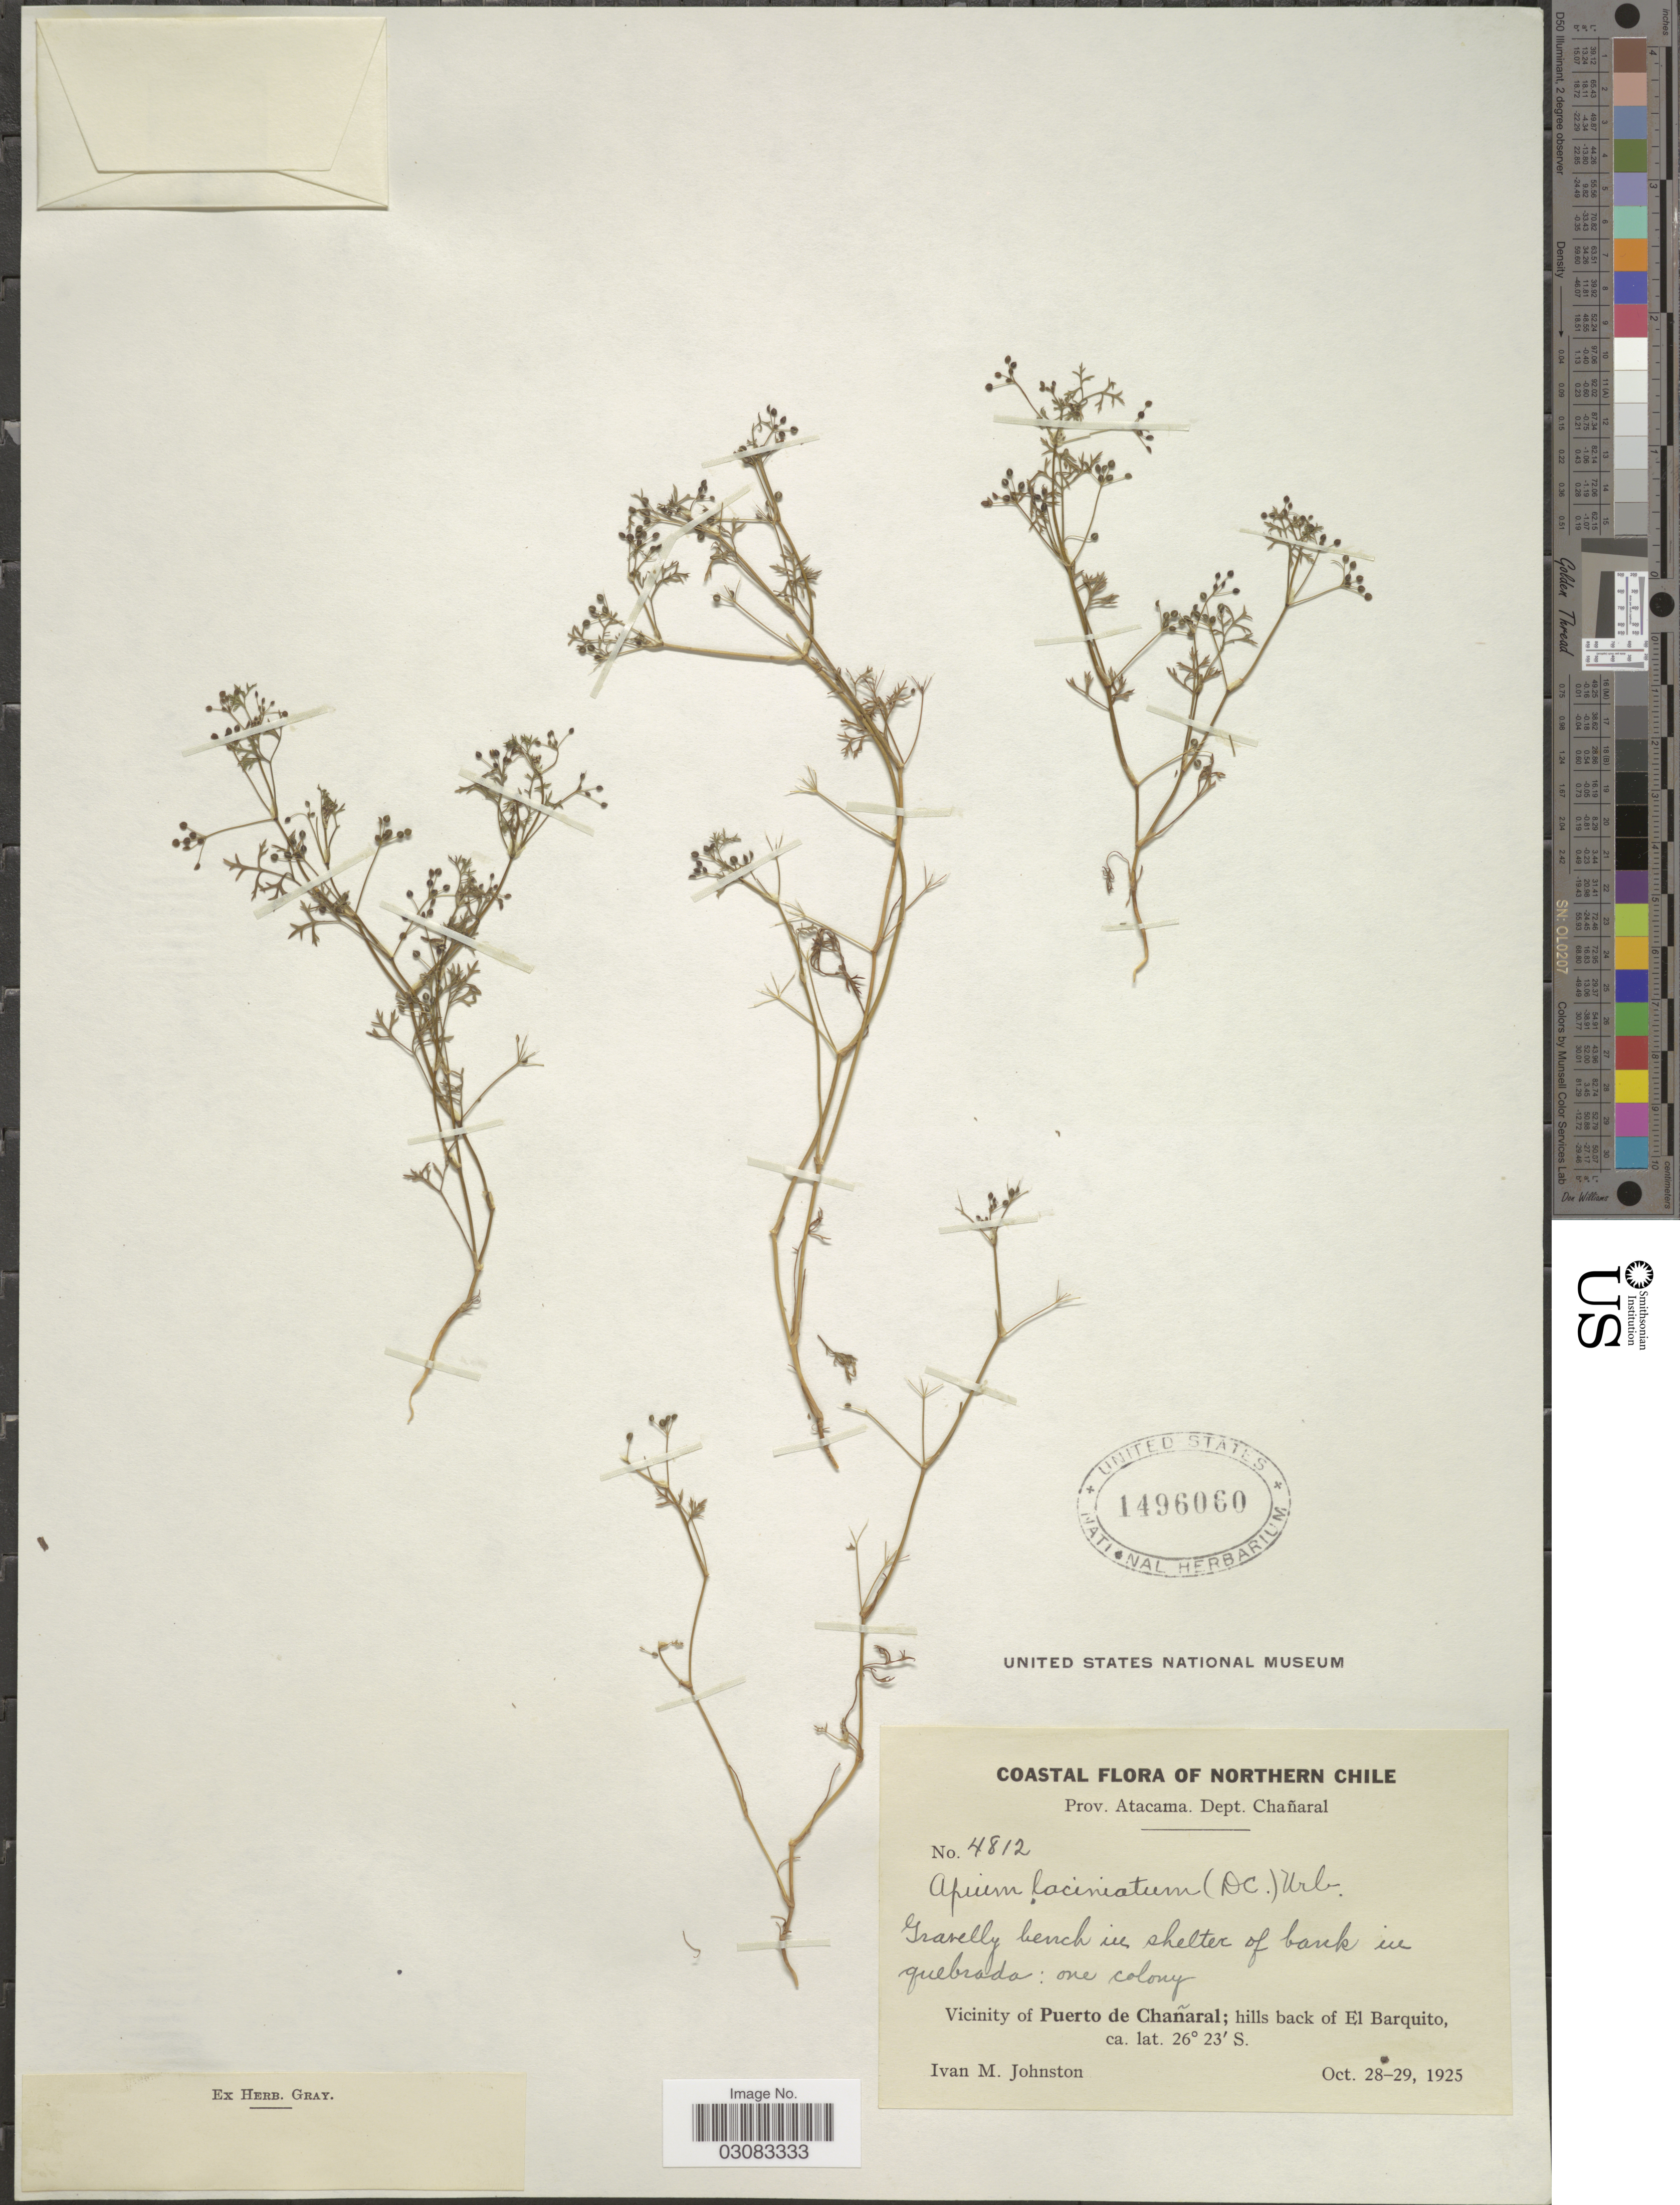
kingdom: Plantae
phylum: Tracheophyta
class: Magnoliopsida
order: Apiales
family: Apiaceae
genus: Cyclospermum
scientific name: Cyclospermum laciniatum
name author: (DC.) Constance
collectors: I.M. Johnston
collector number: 4812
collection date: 1925-10-28/1925-10-29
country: Chile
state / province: Atacama (III)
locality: Northern Chile. Dept. Chañaral. Vicinity of Puerto de Chañaral; hills back of El Barquito.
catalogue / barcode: US 1496060